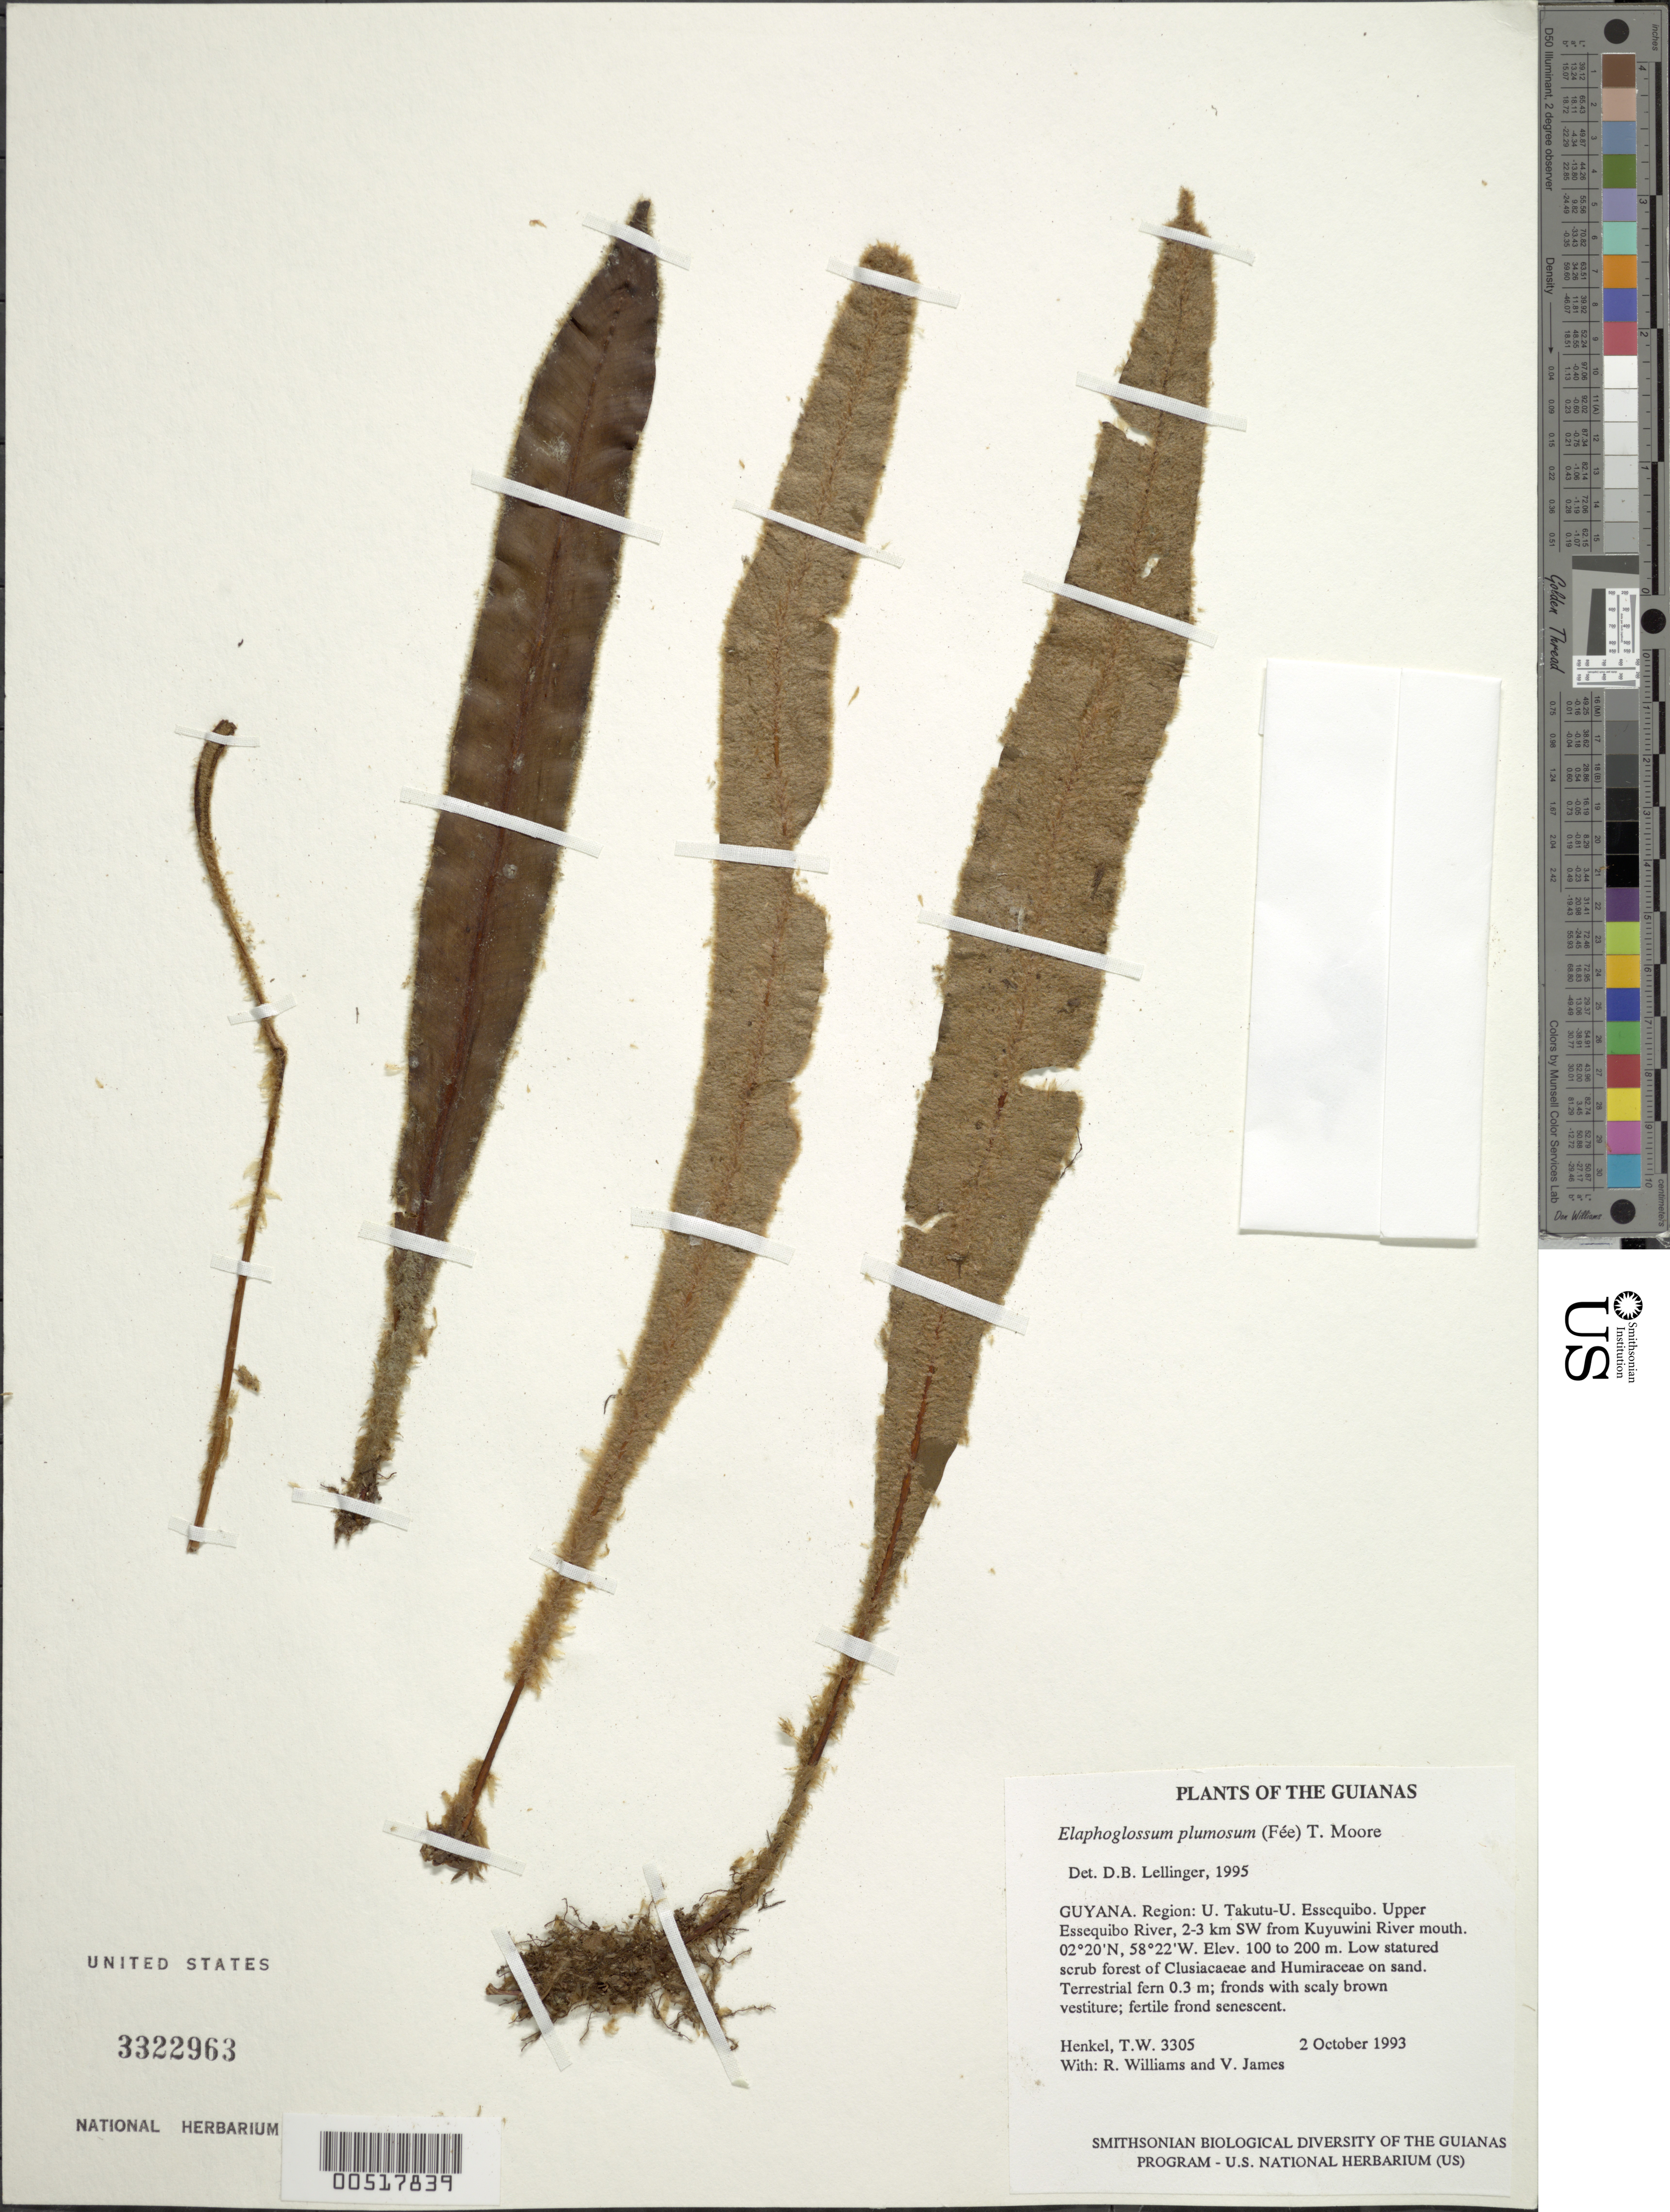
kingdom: Plantae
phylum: Tracheophyta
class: Polypodiopsida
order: Polypodiales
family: Dryopteridaceae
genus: Elaphoglossum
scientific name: Elaphoglossum plumosum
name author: (Fée) T. Moore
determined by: Lellinger, David B., (BOT), Smithsonian Institution - National Museum of Natural History (UNITED STATES)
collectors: T. Henkel, R. Williams & V. James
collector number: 3305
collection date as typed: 2 October 1993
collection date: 1993-10-02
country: Guyana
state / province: U. Takutu-U. Essequibo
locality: Upper Essequibo River, 2-3 km SW from Kuyuwini River mouth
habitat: Low statured scrub forest of Clusiacaeae and Humiraceae on sand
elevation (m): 100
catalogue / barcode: US 3322963